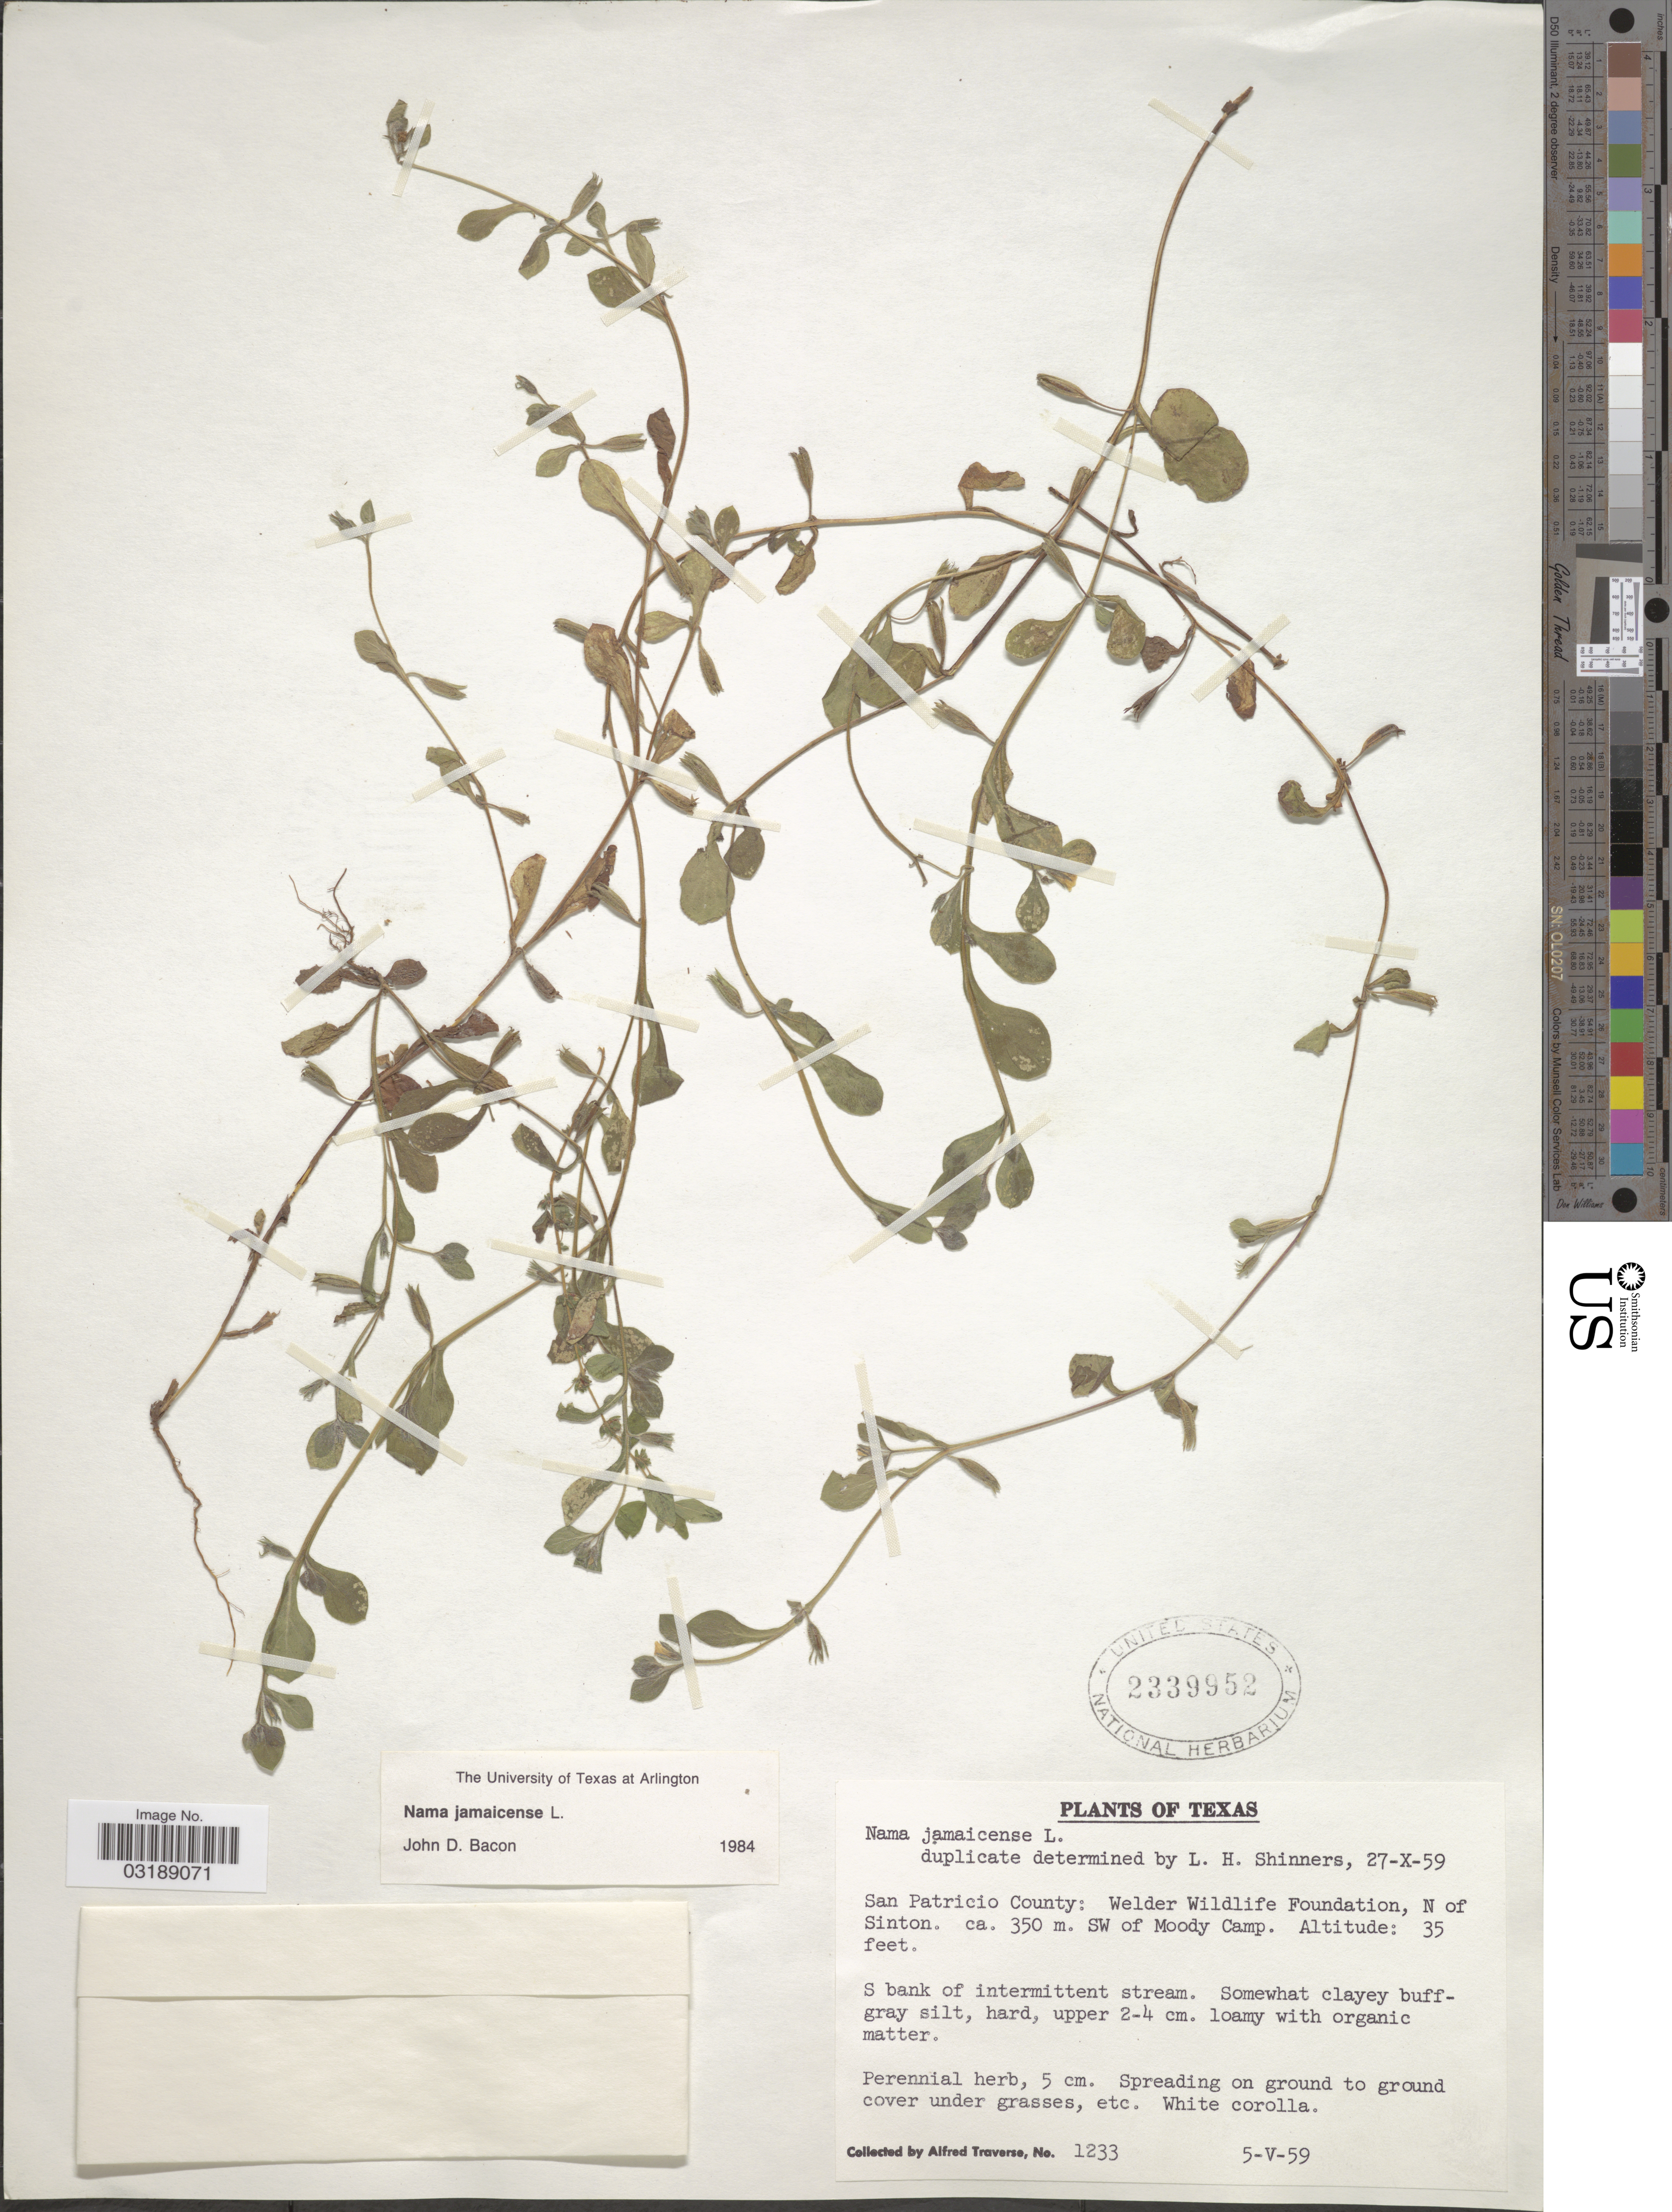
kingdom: Plantae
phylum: Tracheophyta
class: Magnoliopsida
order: Boraginales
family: Namaceae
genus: Nama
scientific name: Nama jamaicensis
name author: L.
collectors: A. Traverse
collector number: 1233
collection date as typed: Transcribed d/m/y: 5/5/59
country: United States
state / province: Texas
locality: San Patricio County: Welder Wildlife Foundation, N of Sinton. ca. 350 m. SW of Moody Camp.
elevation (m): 11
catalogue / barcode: US 2339952